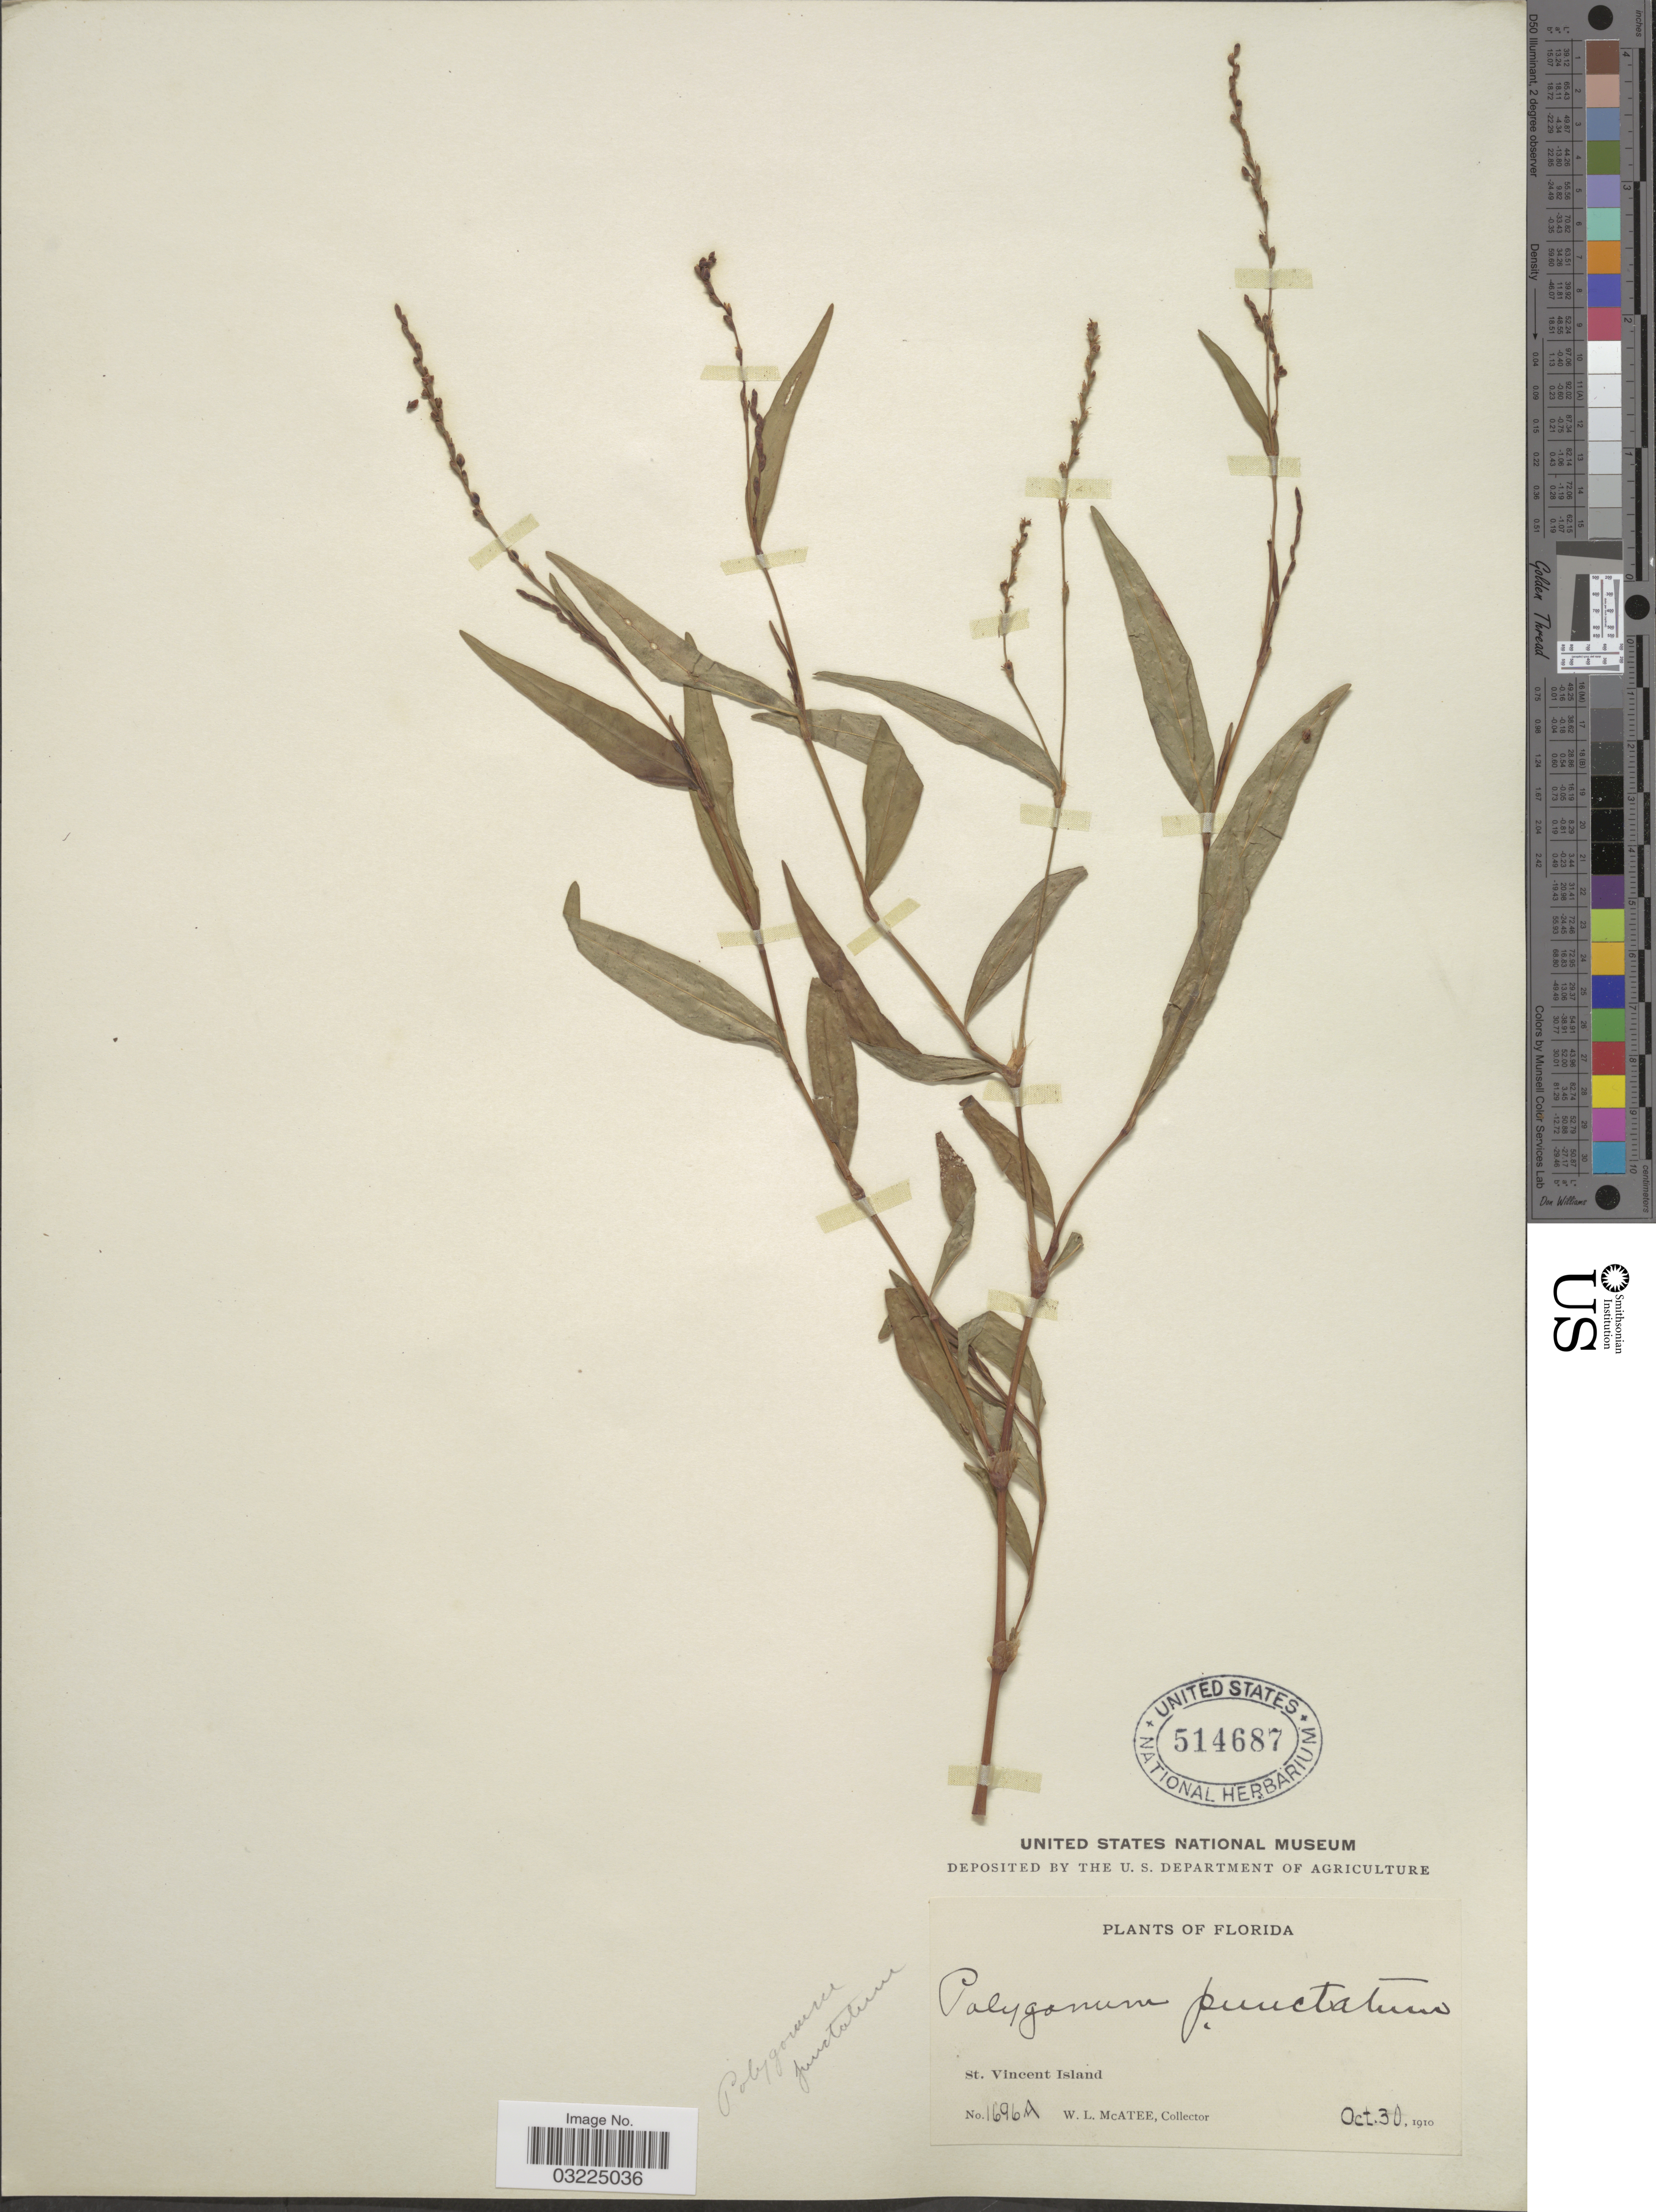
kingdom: Plantae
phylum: Tracheophyta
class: Magnoliopsida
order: Caryophyllales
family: Polygonaceae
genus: Persicaria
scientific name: Persicaria punctata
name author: (Elliott) Small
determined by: Atha, D. E.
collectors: W. McAtee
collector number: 1696A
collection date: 1910-10-30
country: United States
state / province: Florida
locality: St. Vincent Island.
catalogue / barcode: US 514687